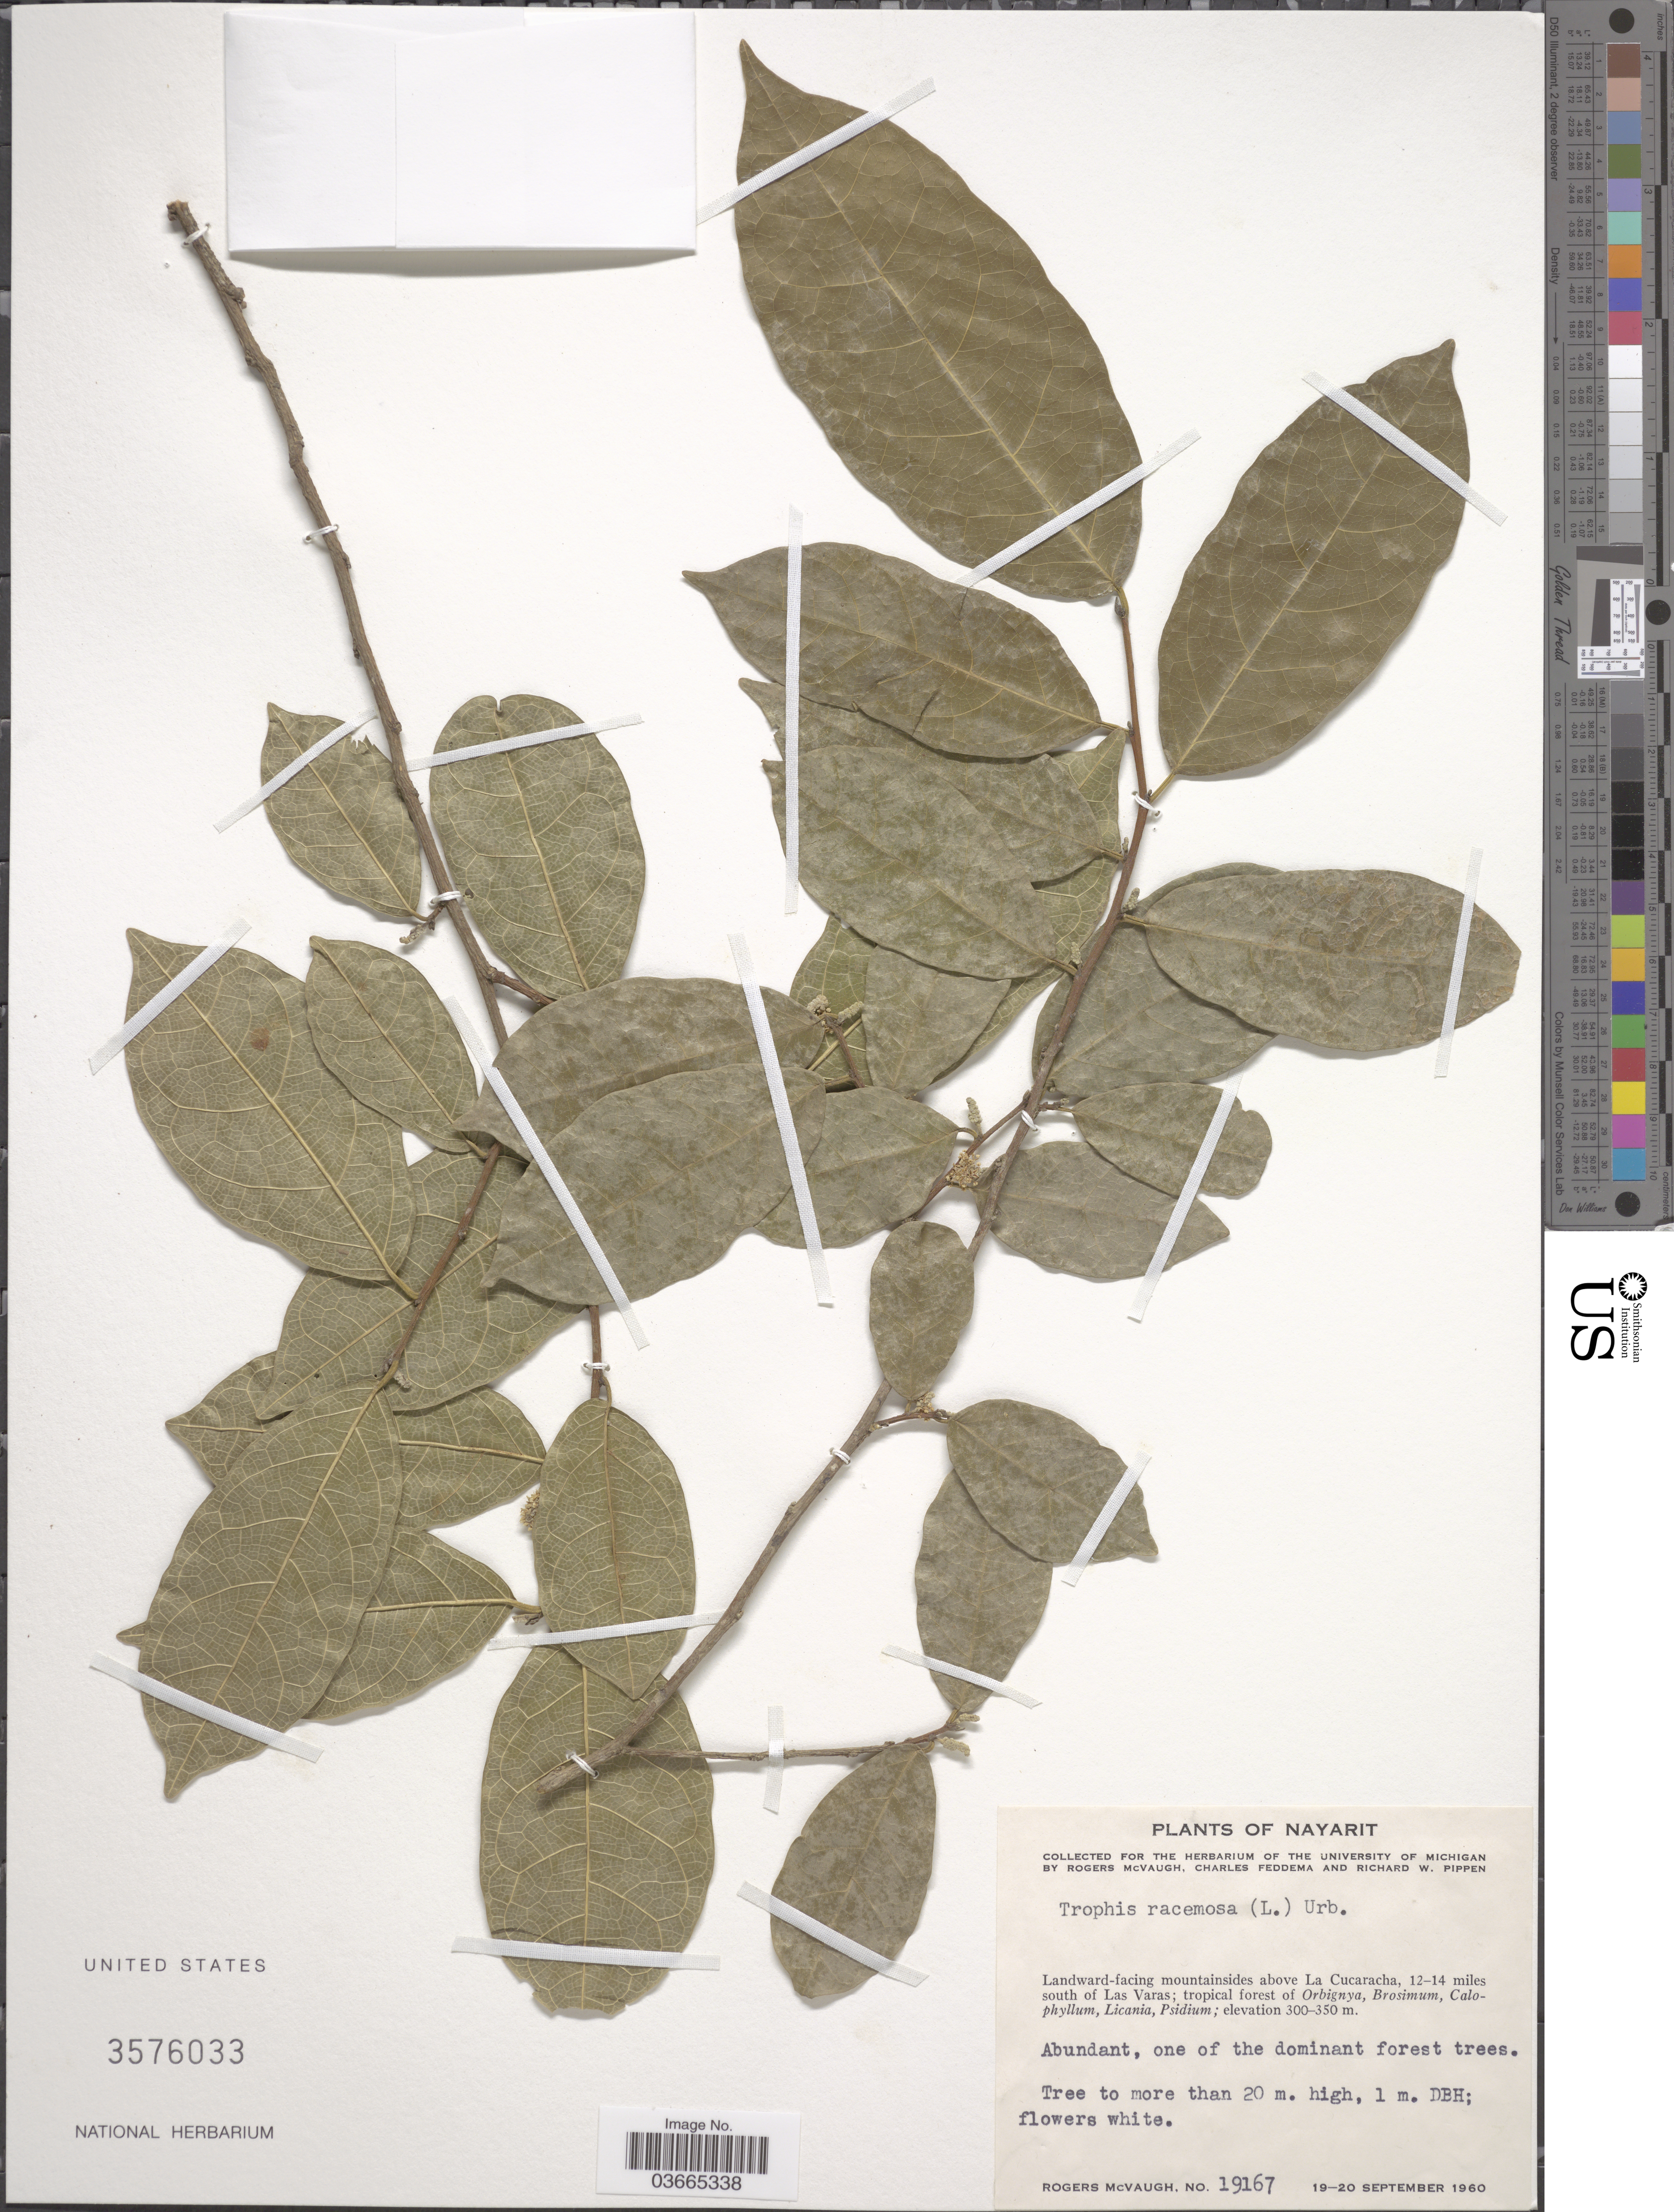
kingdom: Plantae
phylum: Tracheophyta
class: Magnoliopsida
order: Rosales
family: Moraceae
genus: Trophis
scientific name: Trophis racemosa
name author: (L.) Urb.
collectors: R. McVaugh, C. Feddema & R. W. Pippen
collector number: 19167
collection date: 1960-09-19/1960-09-20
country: Mexico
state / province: Nayarit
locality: Landward-facing mountainsides above La Cucaracha, 12-14 miles south of Las Vargas.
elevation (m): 300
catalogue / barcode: US 3576033